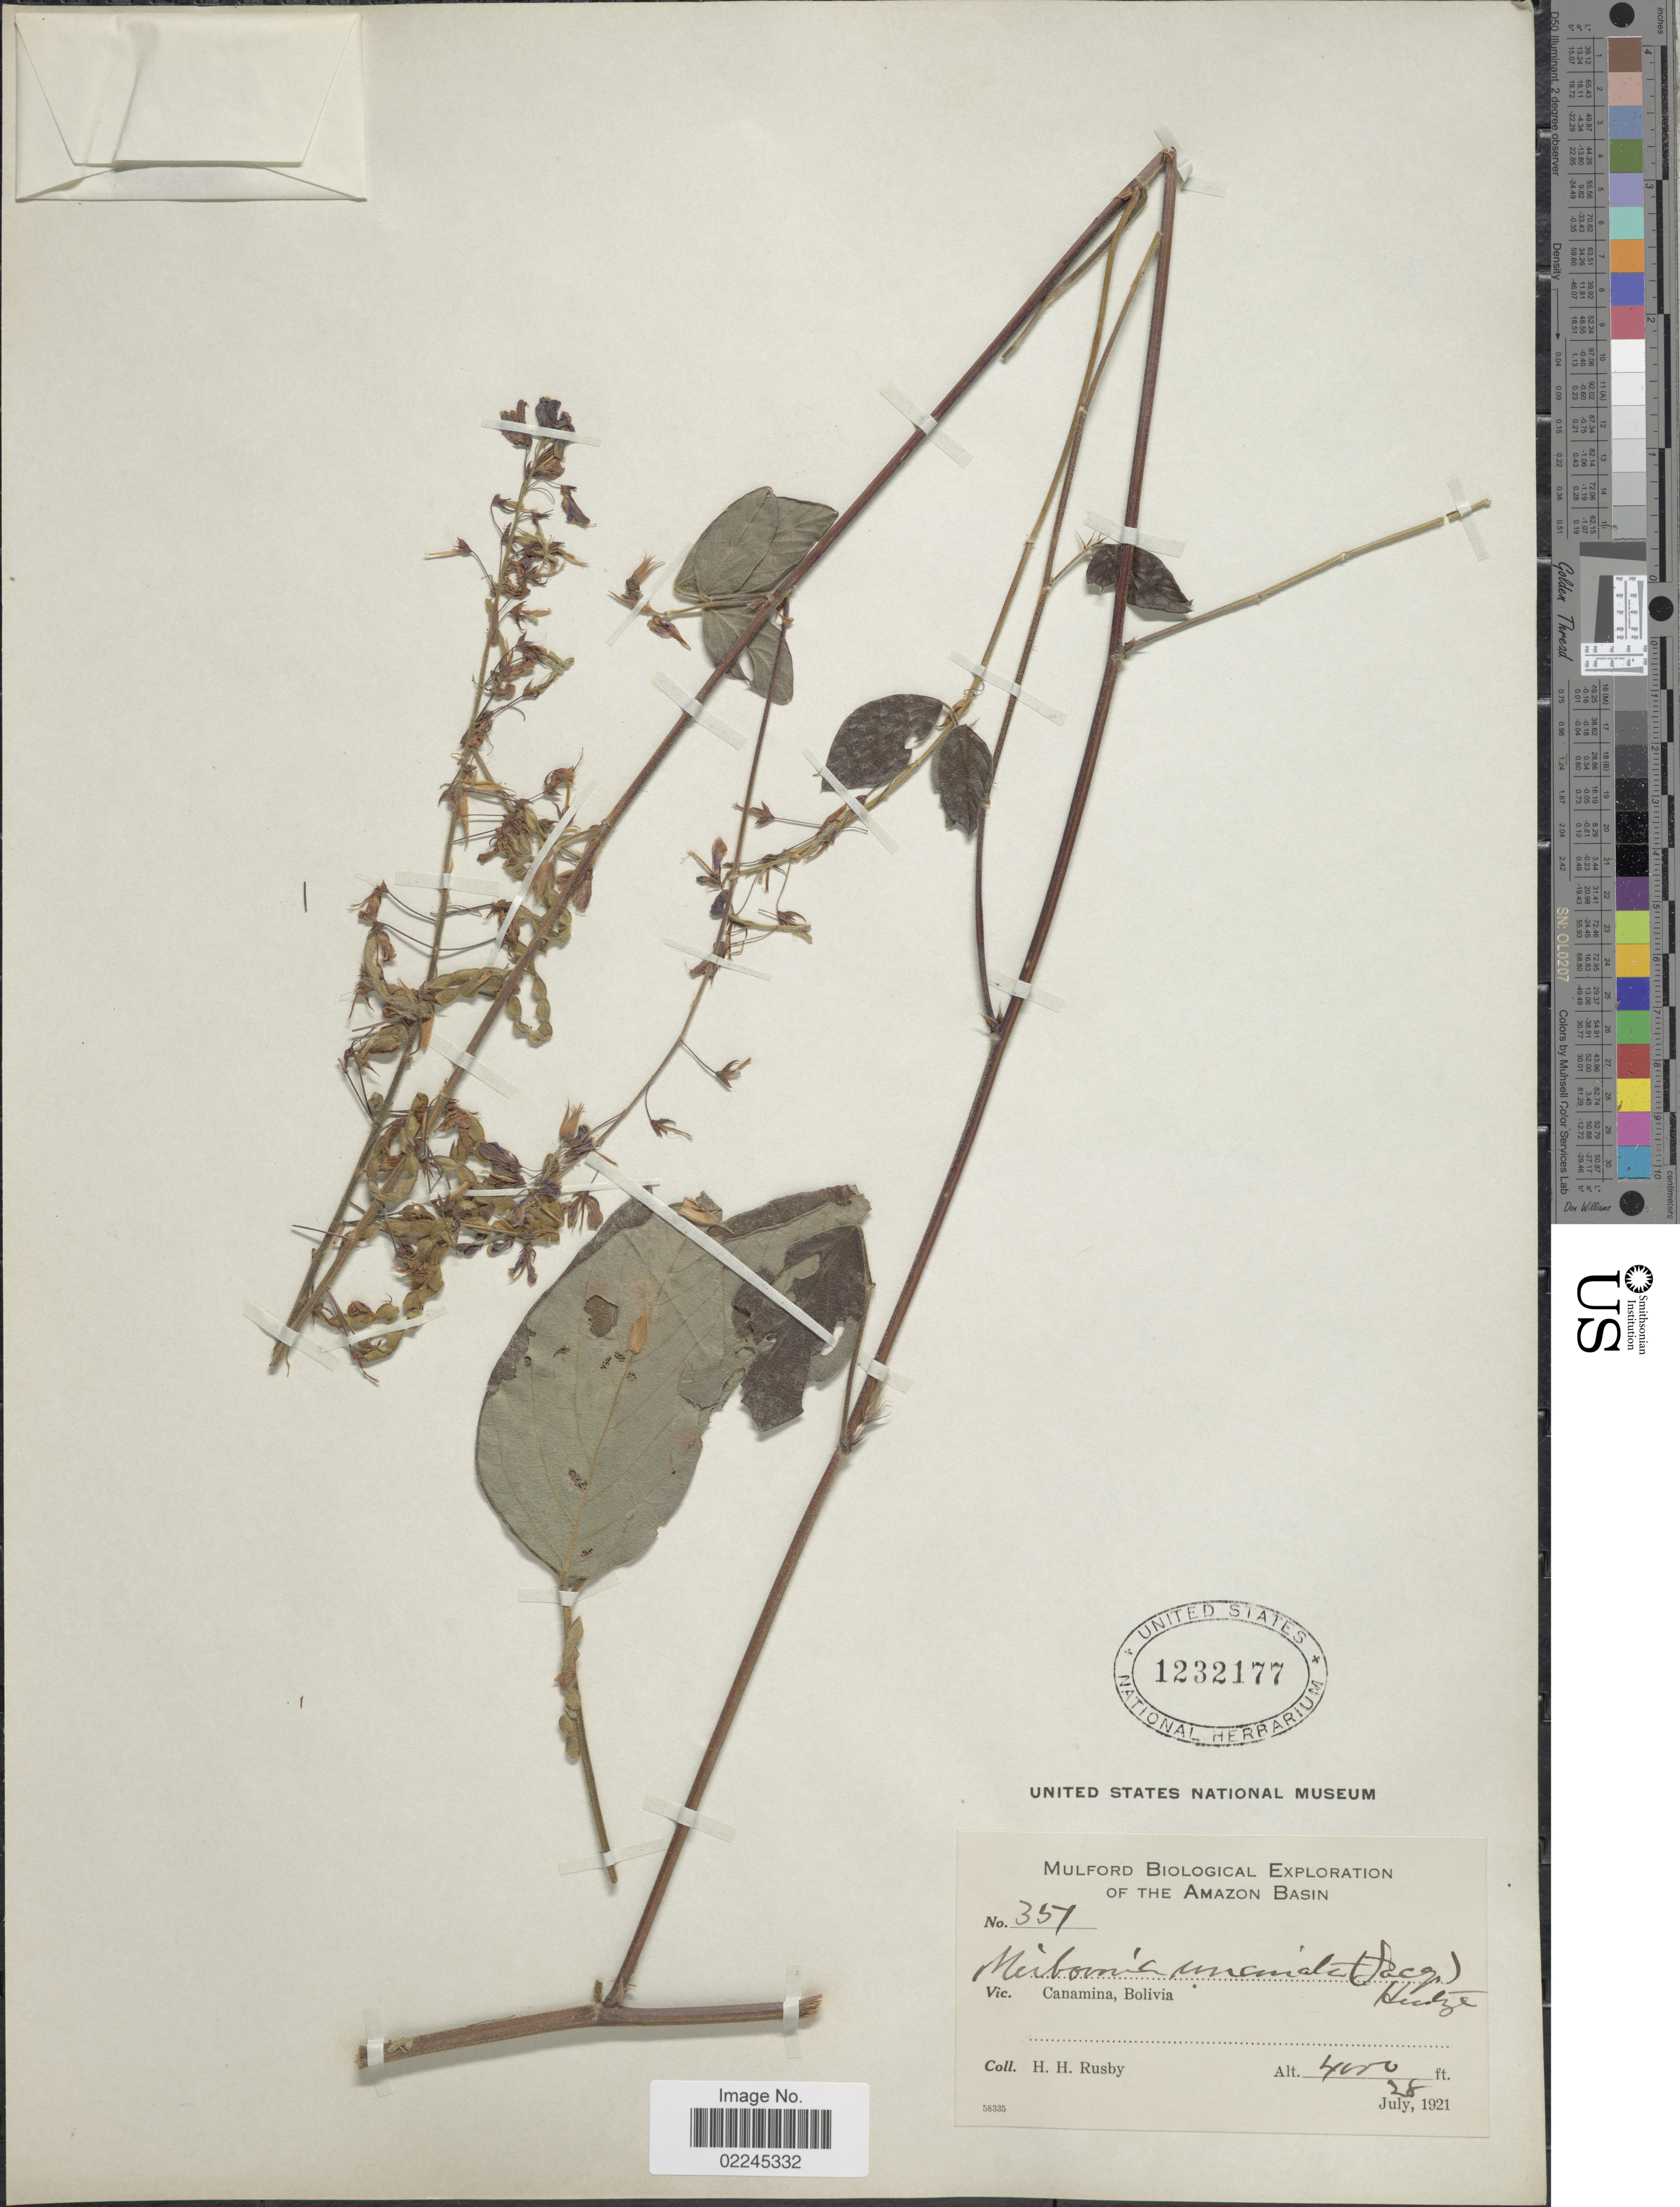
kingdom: Plantae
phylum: Tracheophyta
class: Magnoliopsida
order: Fabales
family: Fabaceae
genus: Desmodium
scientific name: Desmodium intortum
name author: (Mill.) Urb.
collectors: H. H. Rusby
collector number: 351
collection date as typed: July 28, 1921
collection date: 1921-07-28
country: Bolivia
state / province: La Paz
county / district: Inquisivi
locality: Cañamina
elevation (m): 1219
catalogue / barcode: US 1232177